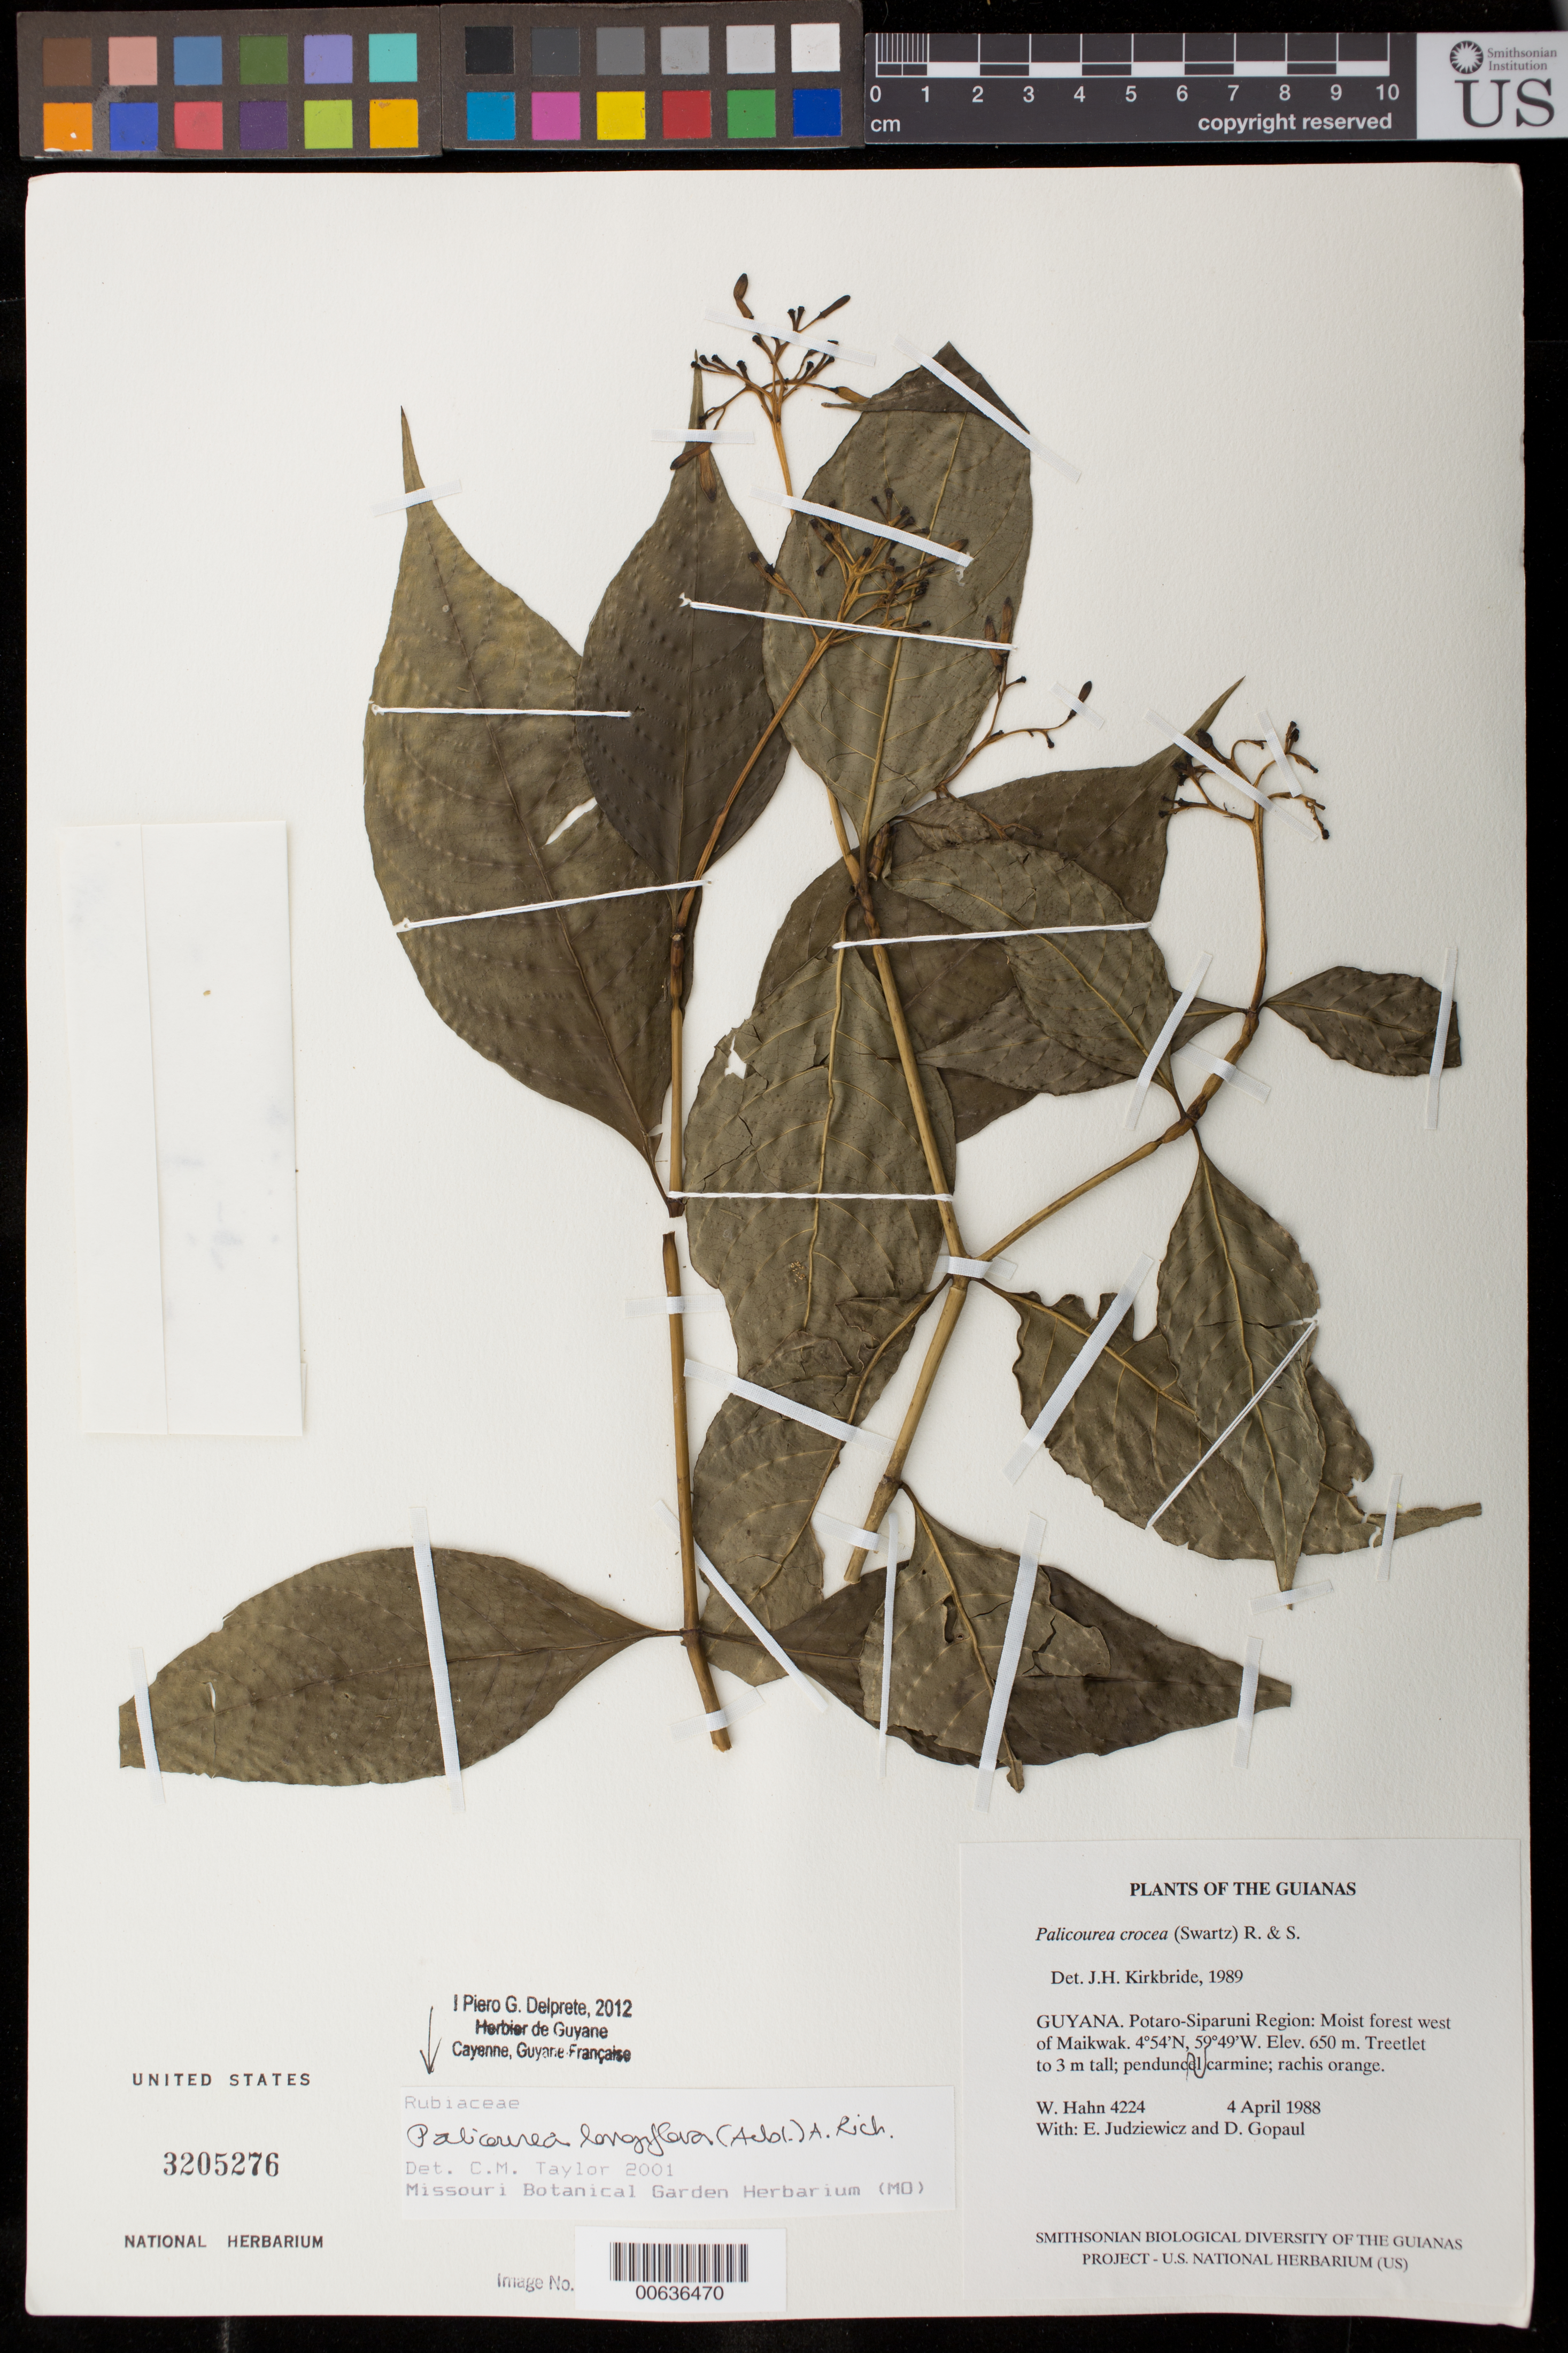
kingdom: Plantae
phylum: Tracheophyta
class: Magnoliopsida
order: Gentianales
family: Rubiaceae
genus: Palicourea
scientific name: Palicourea longiflora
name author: (Aubl.) A. Rich.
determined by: Taylor, Charlotte M.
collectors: W. Hahn, E. J. Judziewicz & D. Gopaul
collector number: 4224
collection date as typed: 4 April 1988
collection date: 1988-04-04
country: Guyana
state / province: Potaro-Siparuni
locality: West of Maikwak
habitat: Moist forest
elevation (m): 650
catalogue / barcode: US 3205276